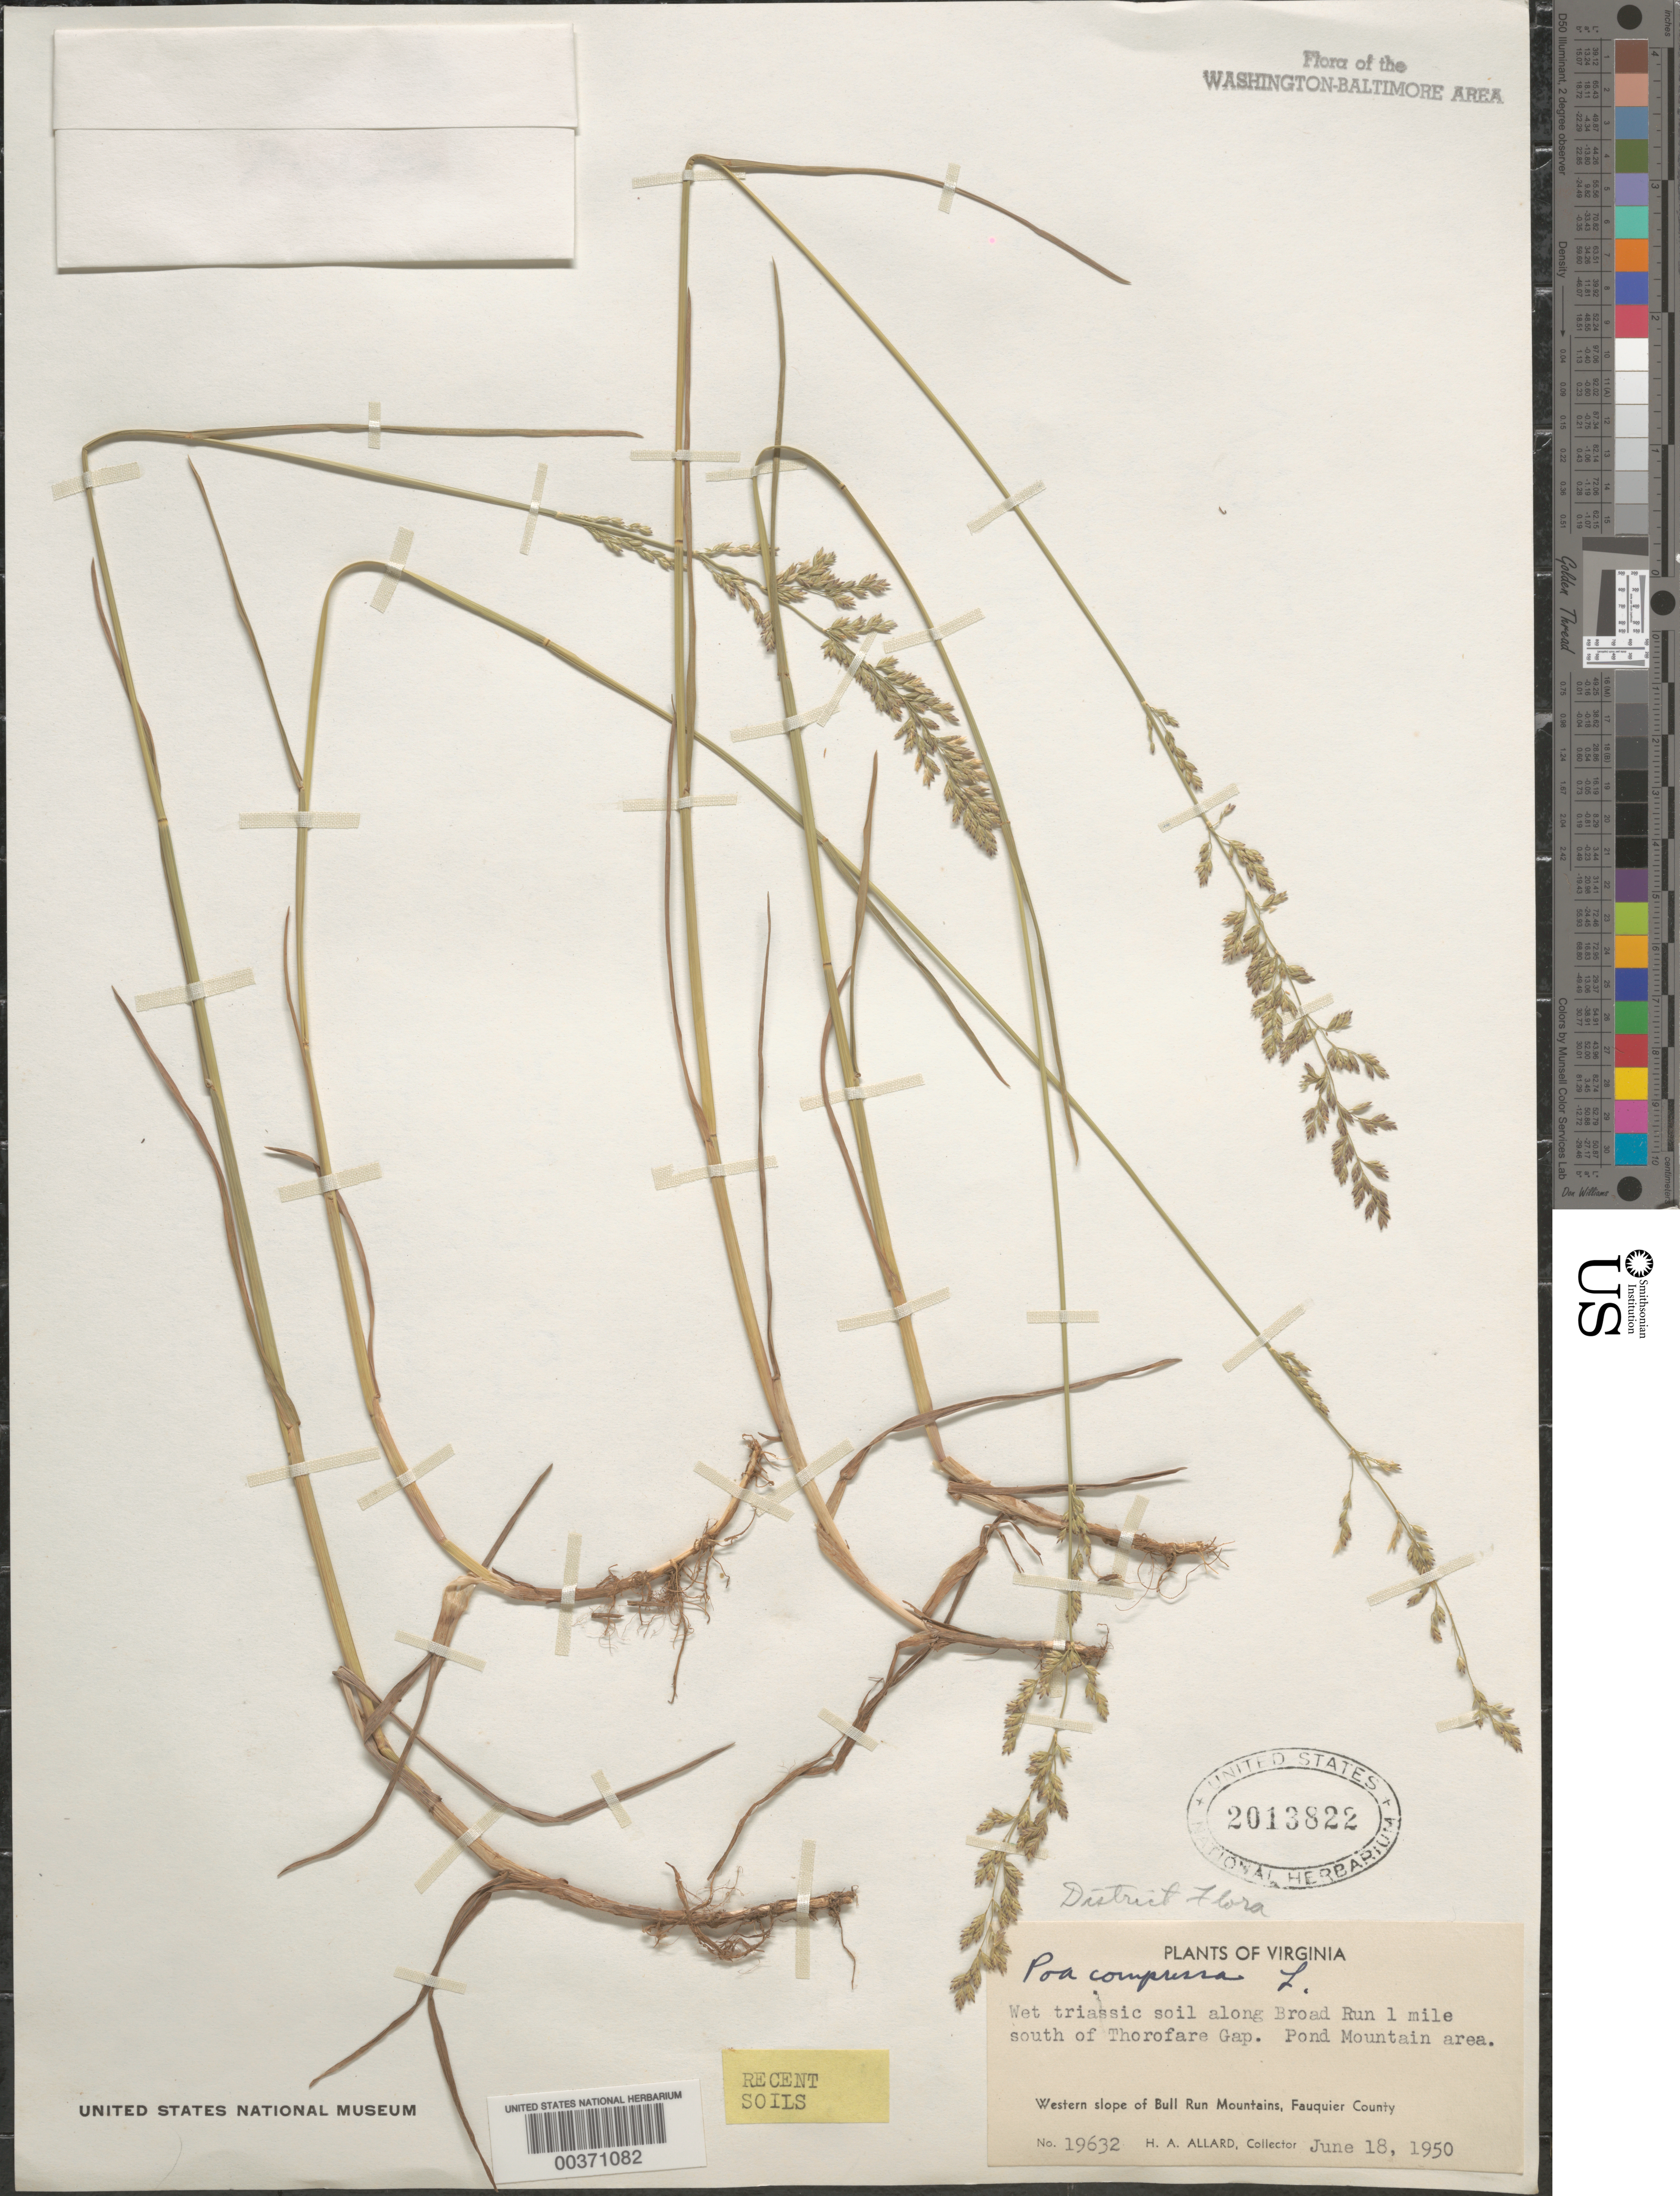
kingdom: Plantae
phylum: Tracheophyta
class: Liliopsida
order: Poales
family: Poaceae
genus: Poa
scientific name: Poa compressa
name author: L.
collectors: H. A. Allard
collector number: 19632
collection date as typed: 18 Jun 1950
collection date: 1950-06-18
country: United States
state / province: Virginia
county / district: Fauquier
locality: Broad Run, south of Thorofare Gap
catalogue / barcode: US 2013822